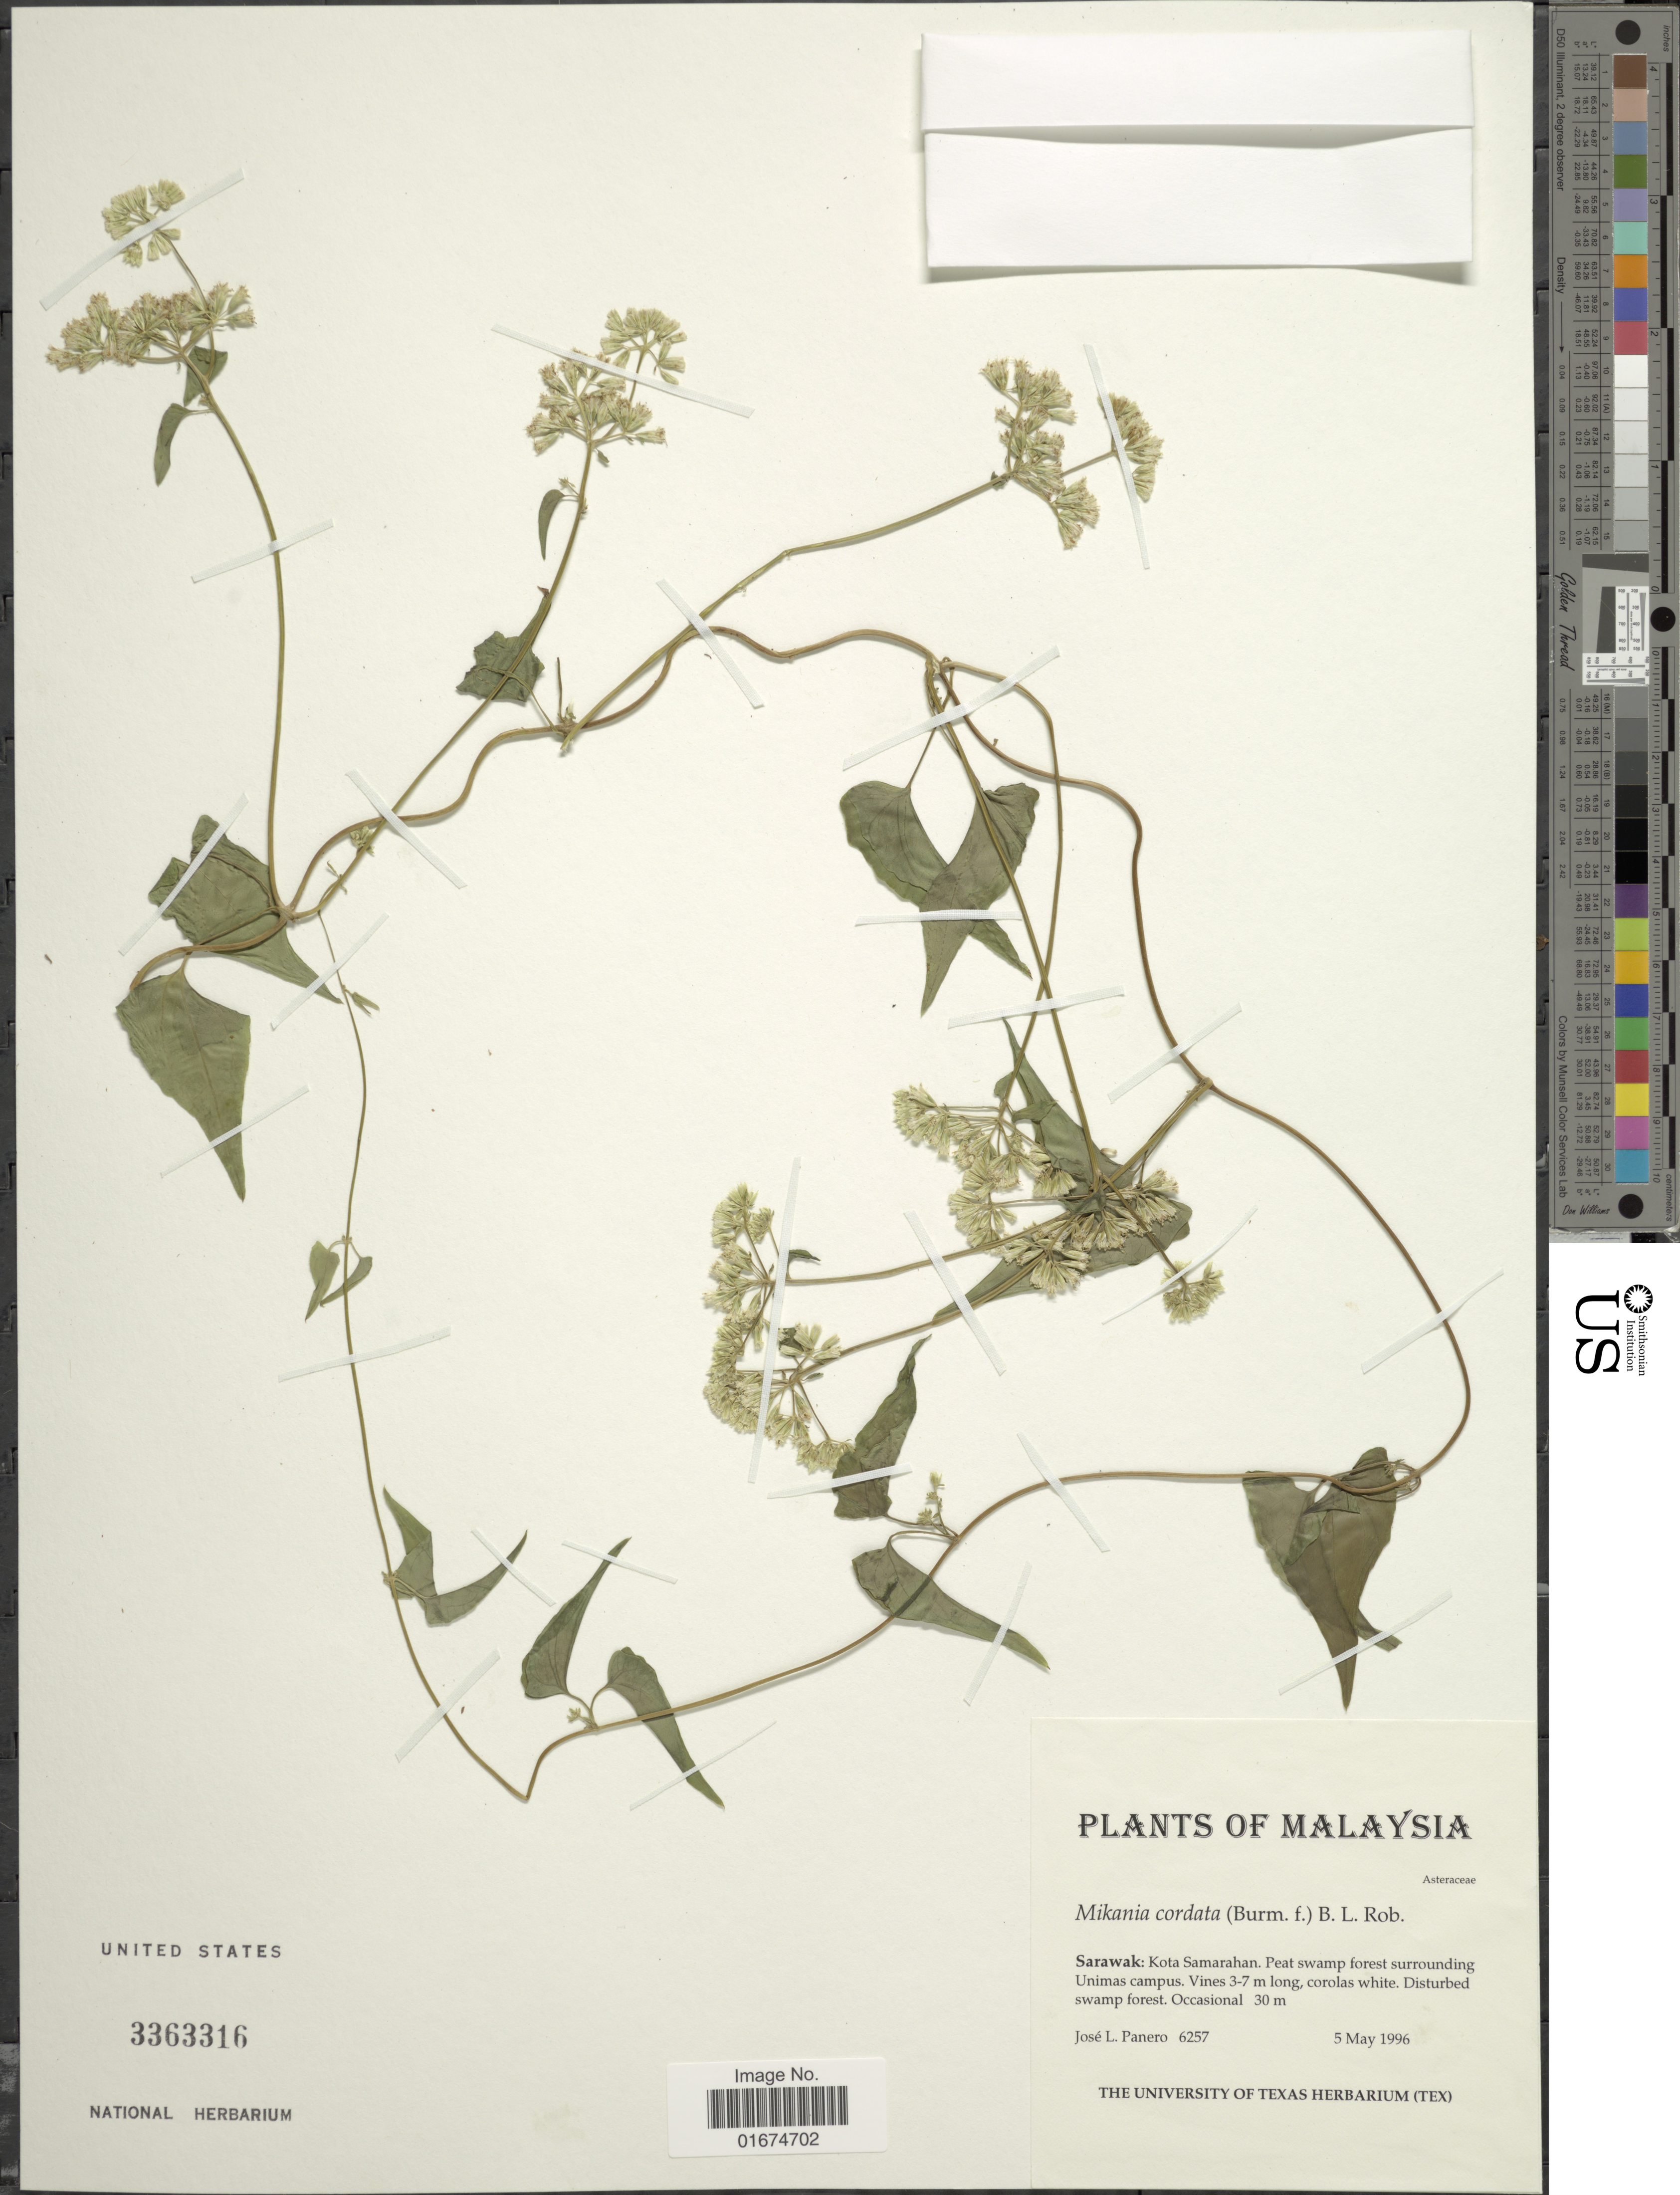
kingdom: Plantae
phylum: Tracheophyta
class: Magnoliopsida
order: Asterales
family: Asteraceae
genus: Mikania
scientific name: Mikania cordata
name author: (Burm. f.) B.L. Rob.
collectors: J. L. Panero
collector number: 6257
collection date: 1996-05-05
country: Malaysia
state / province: Sarawak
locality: Kota Samarahan. Peat swamp forest surrounding Unimas campus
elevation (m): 30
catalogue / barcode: US 3363316